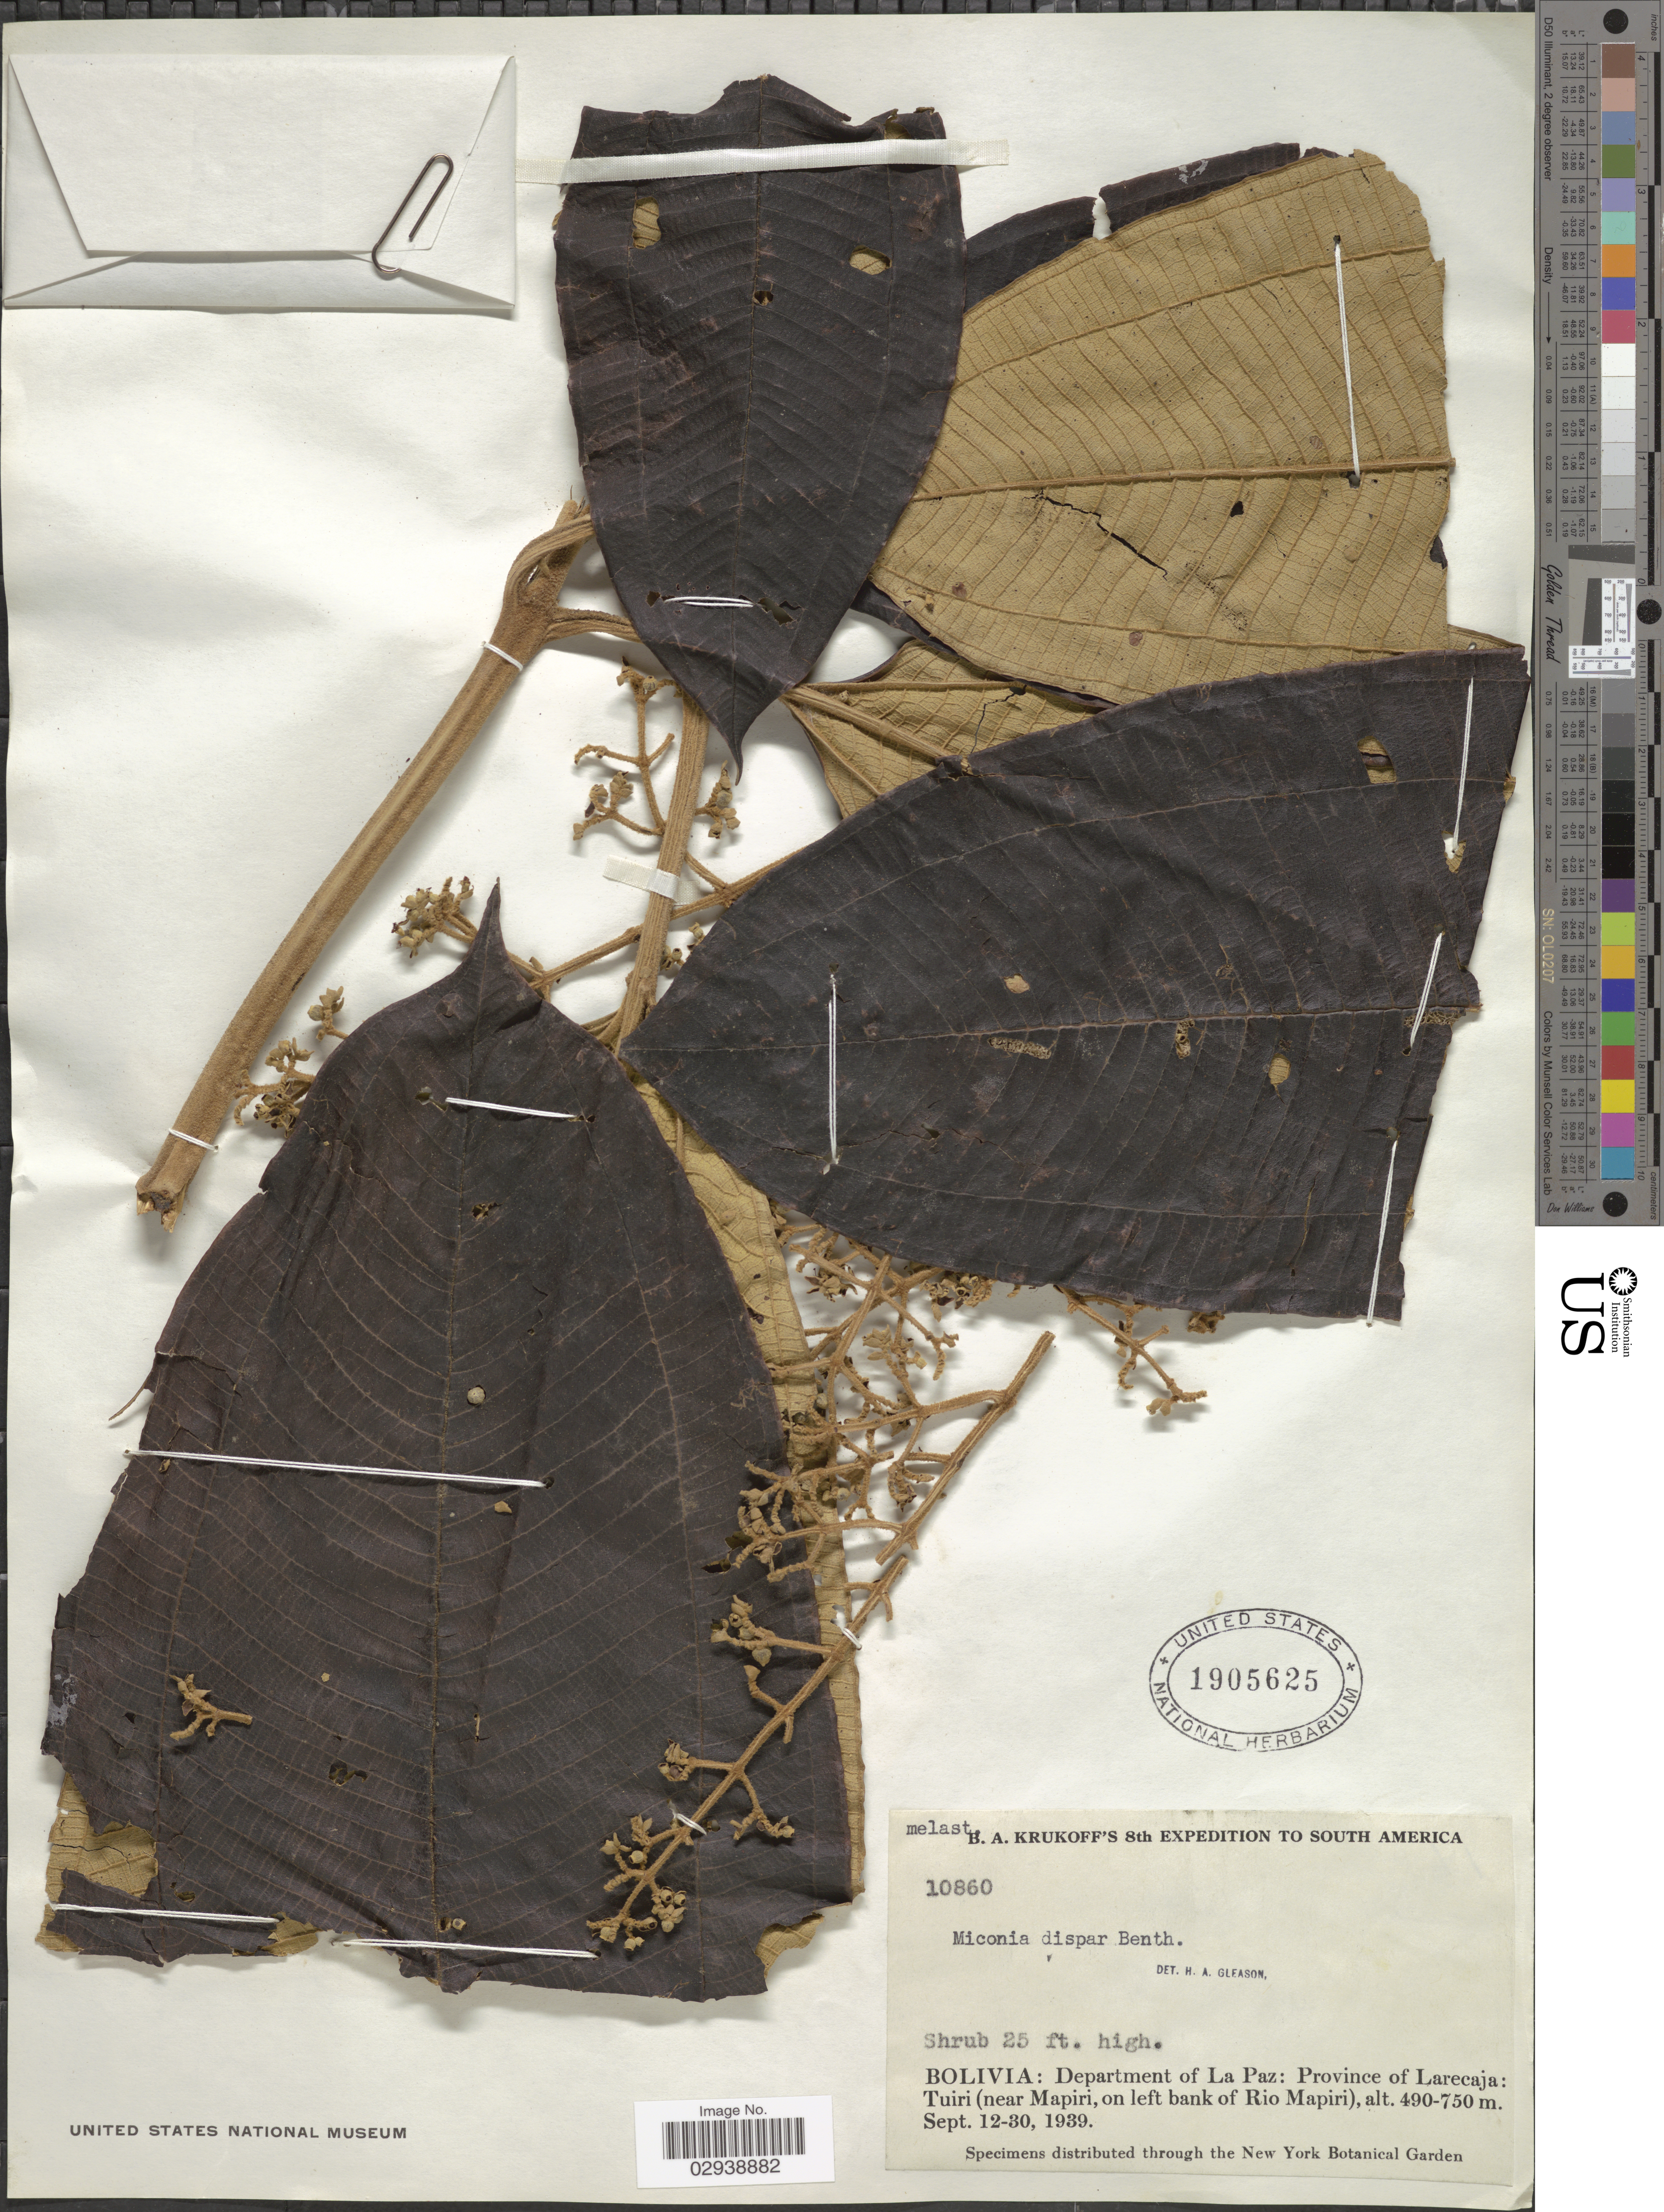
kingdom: Plantae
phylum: Tracheophyta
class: Magnoliopsida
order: Myrtales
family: Melastomataceae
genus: Miconia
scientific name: Miconia dispar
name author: Benth.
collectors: B. A. Krukoff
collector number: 10860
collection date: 1939-09-12/1939-09-30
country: Bolivia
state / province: La Paz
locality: Department of La Paz: Province of Larecaja: Tiuri (near Mapiri, on left bank of Rio Mapiri).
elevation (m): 490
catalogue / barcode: US 1905625